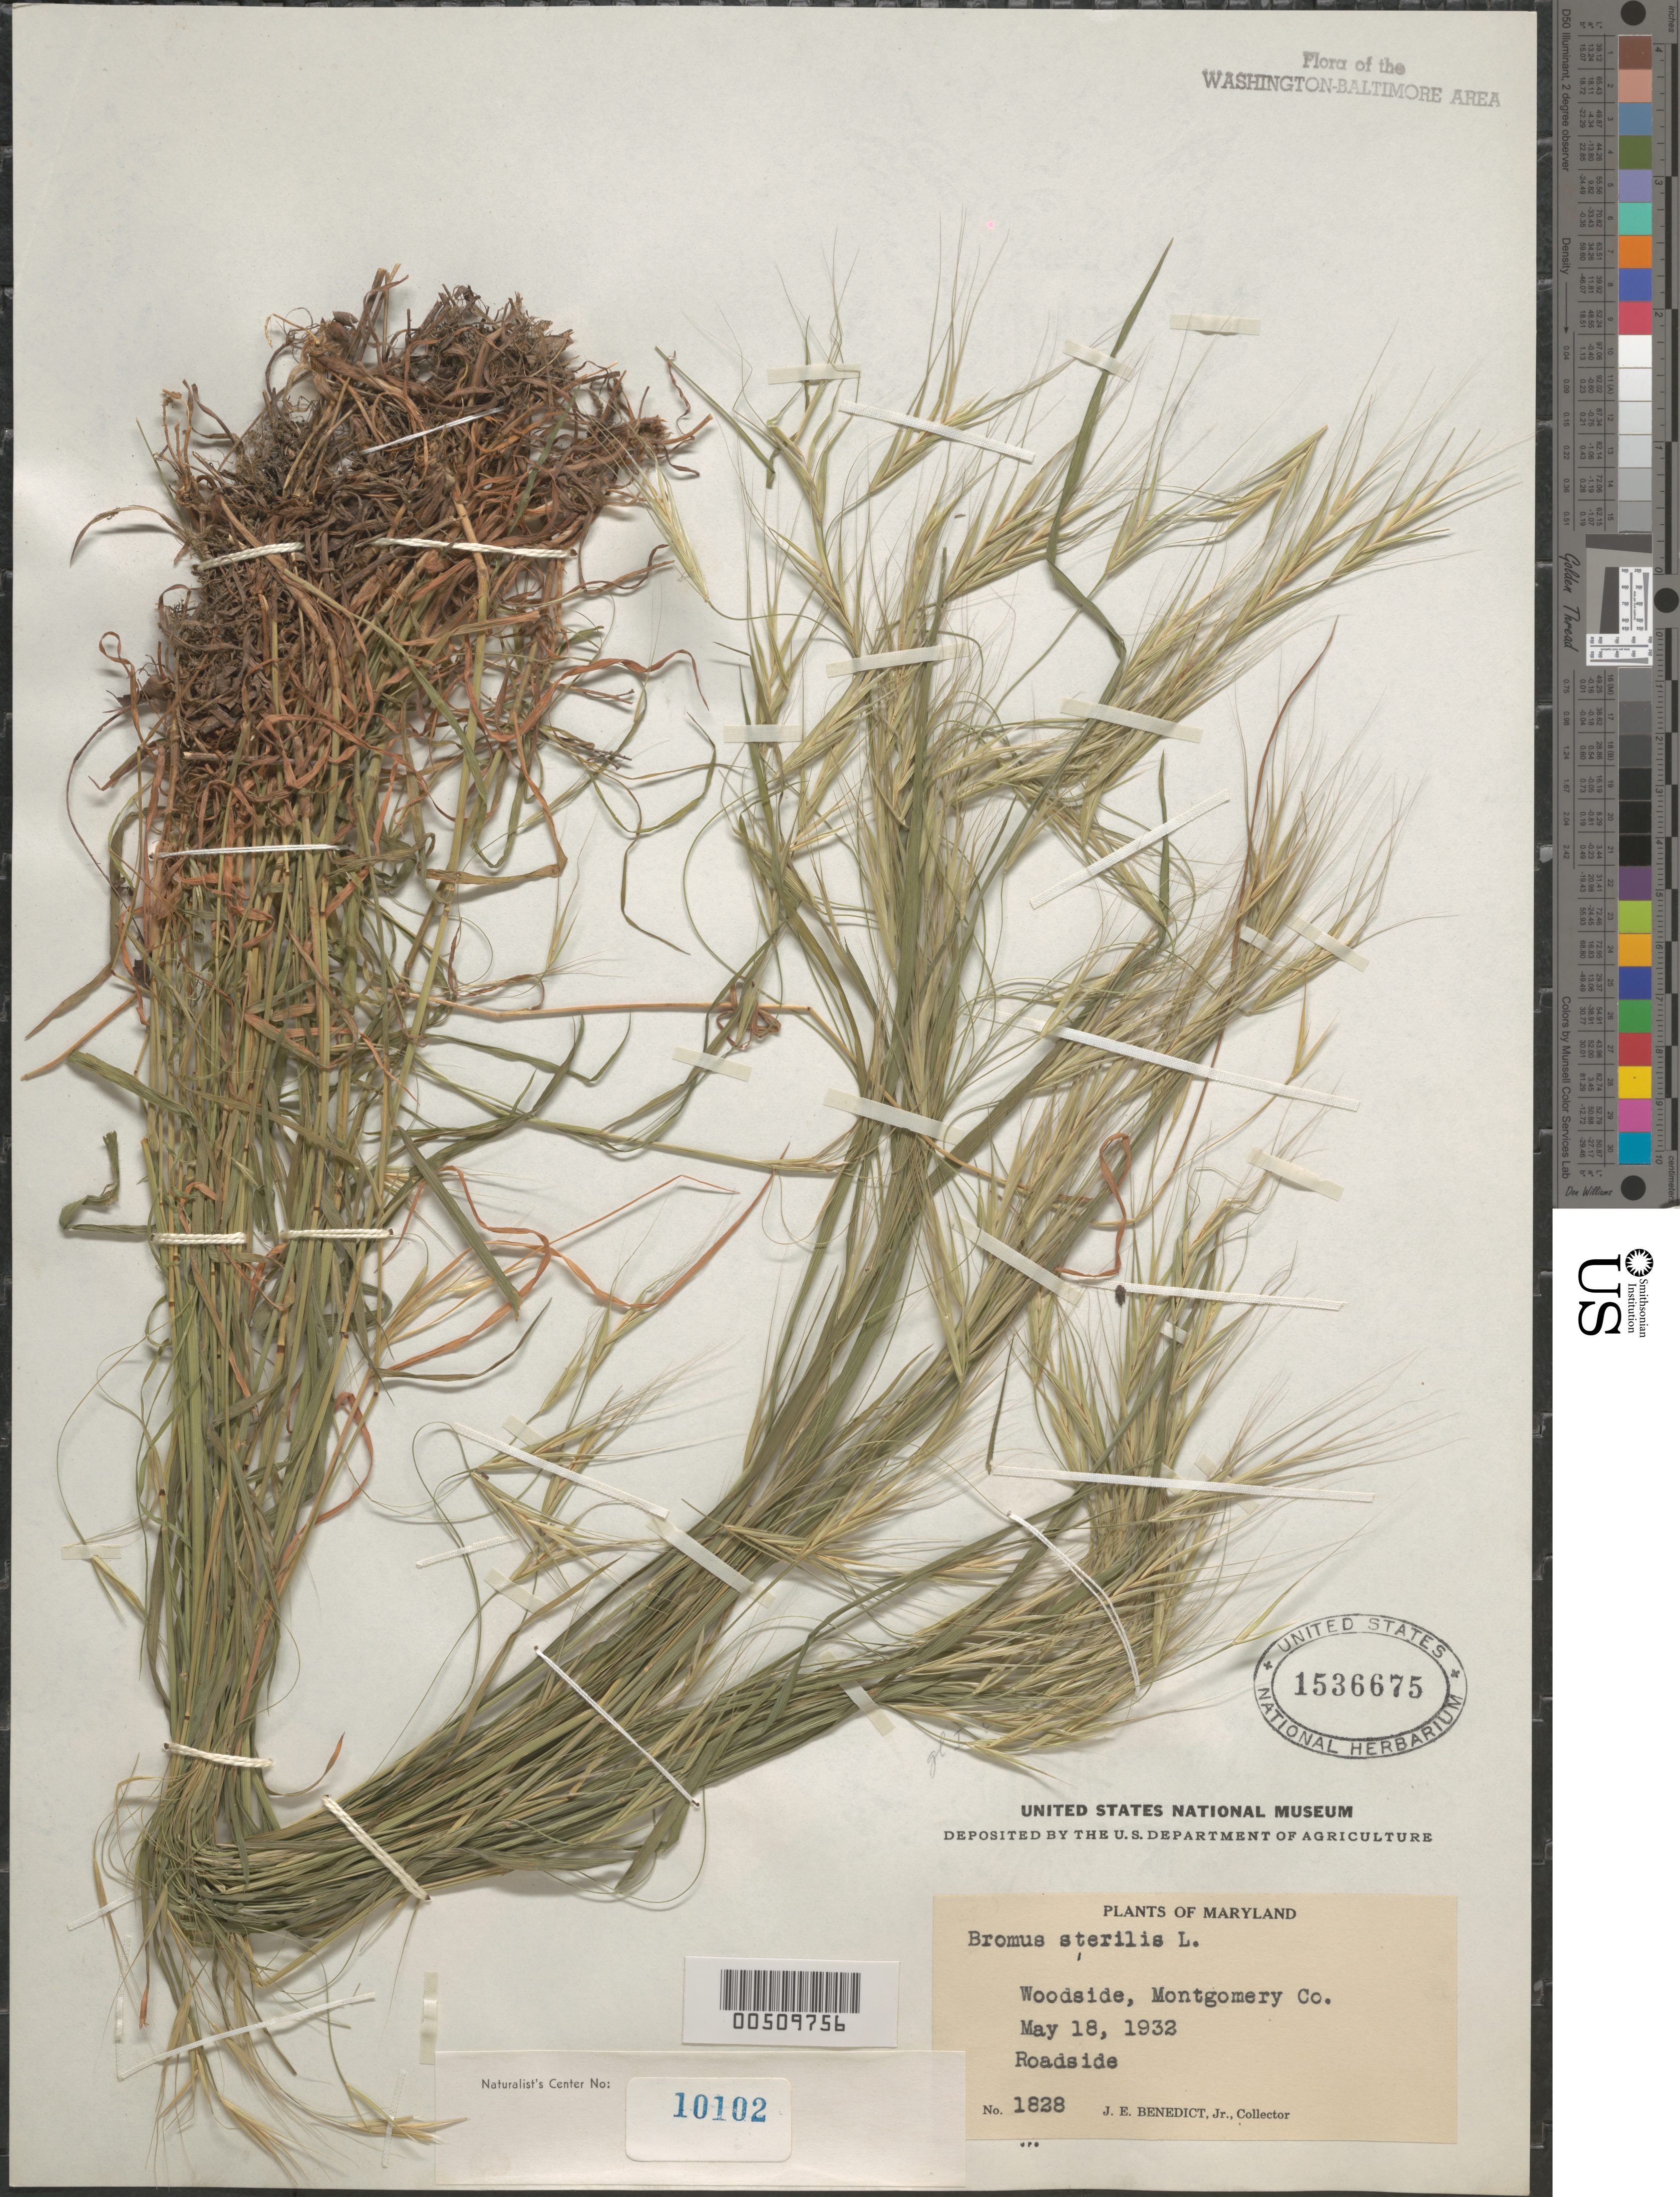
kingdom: Plantae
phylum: Tracheophyta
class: Liliopsida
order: Poales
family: Poaceae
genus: Bromus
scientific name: Bromus sterilis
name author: L.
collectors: J. E. Benedict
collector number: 1828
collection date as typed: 18 May 1932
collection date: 1932-05-18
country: United States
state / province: Maryland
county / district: Montgomery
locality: Woodside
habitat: Roadside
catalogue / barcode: US 1536675